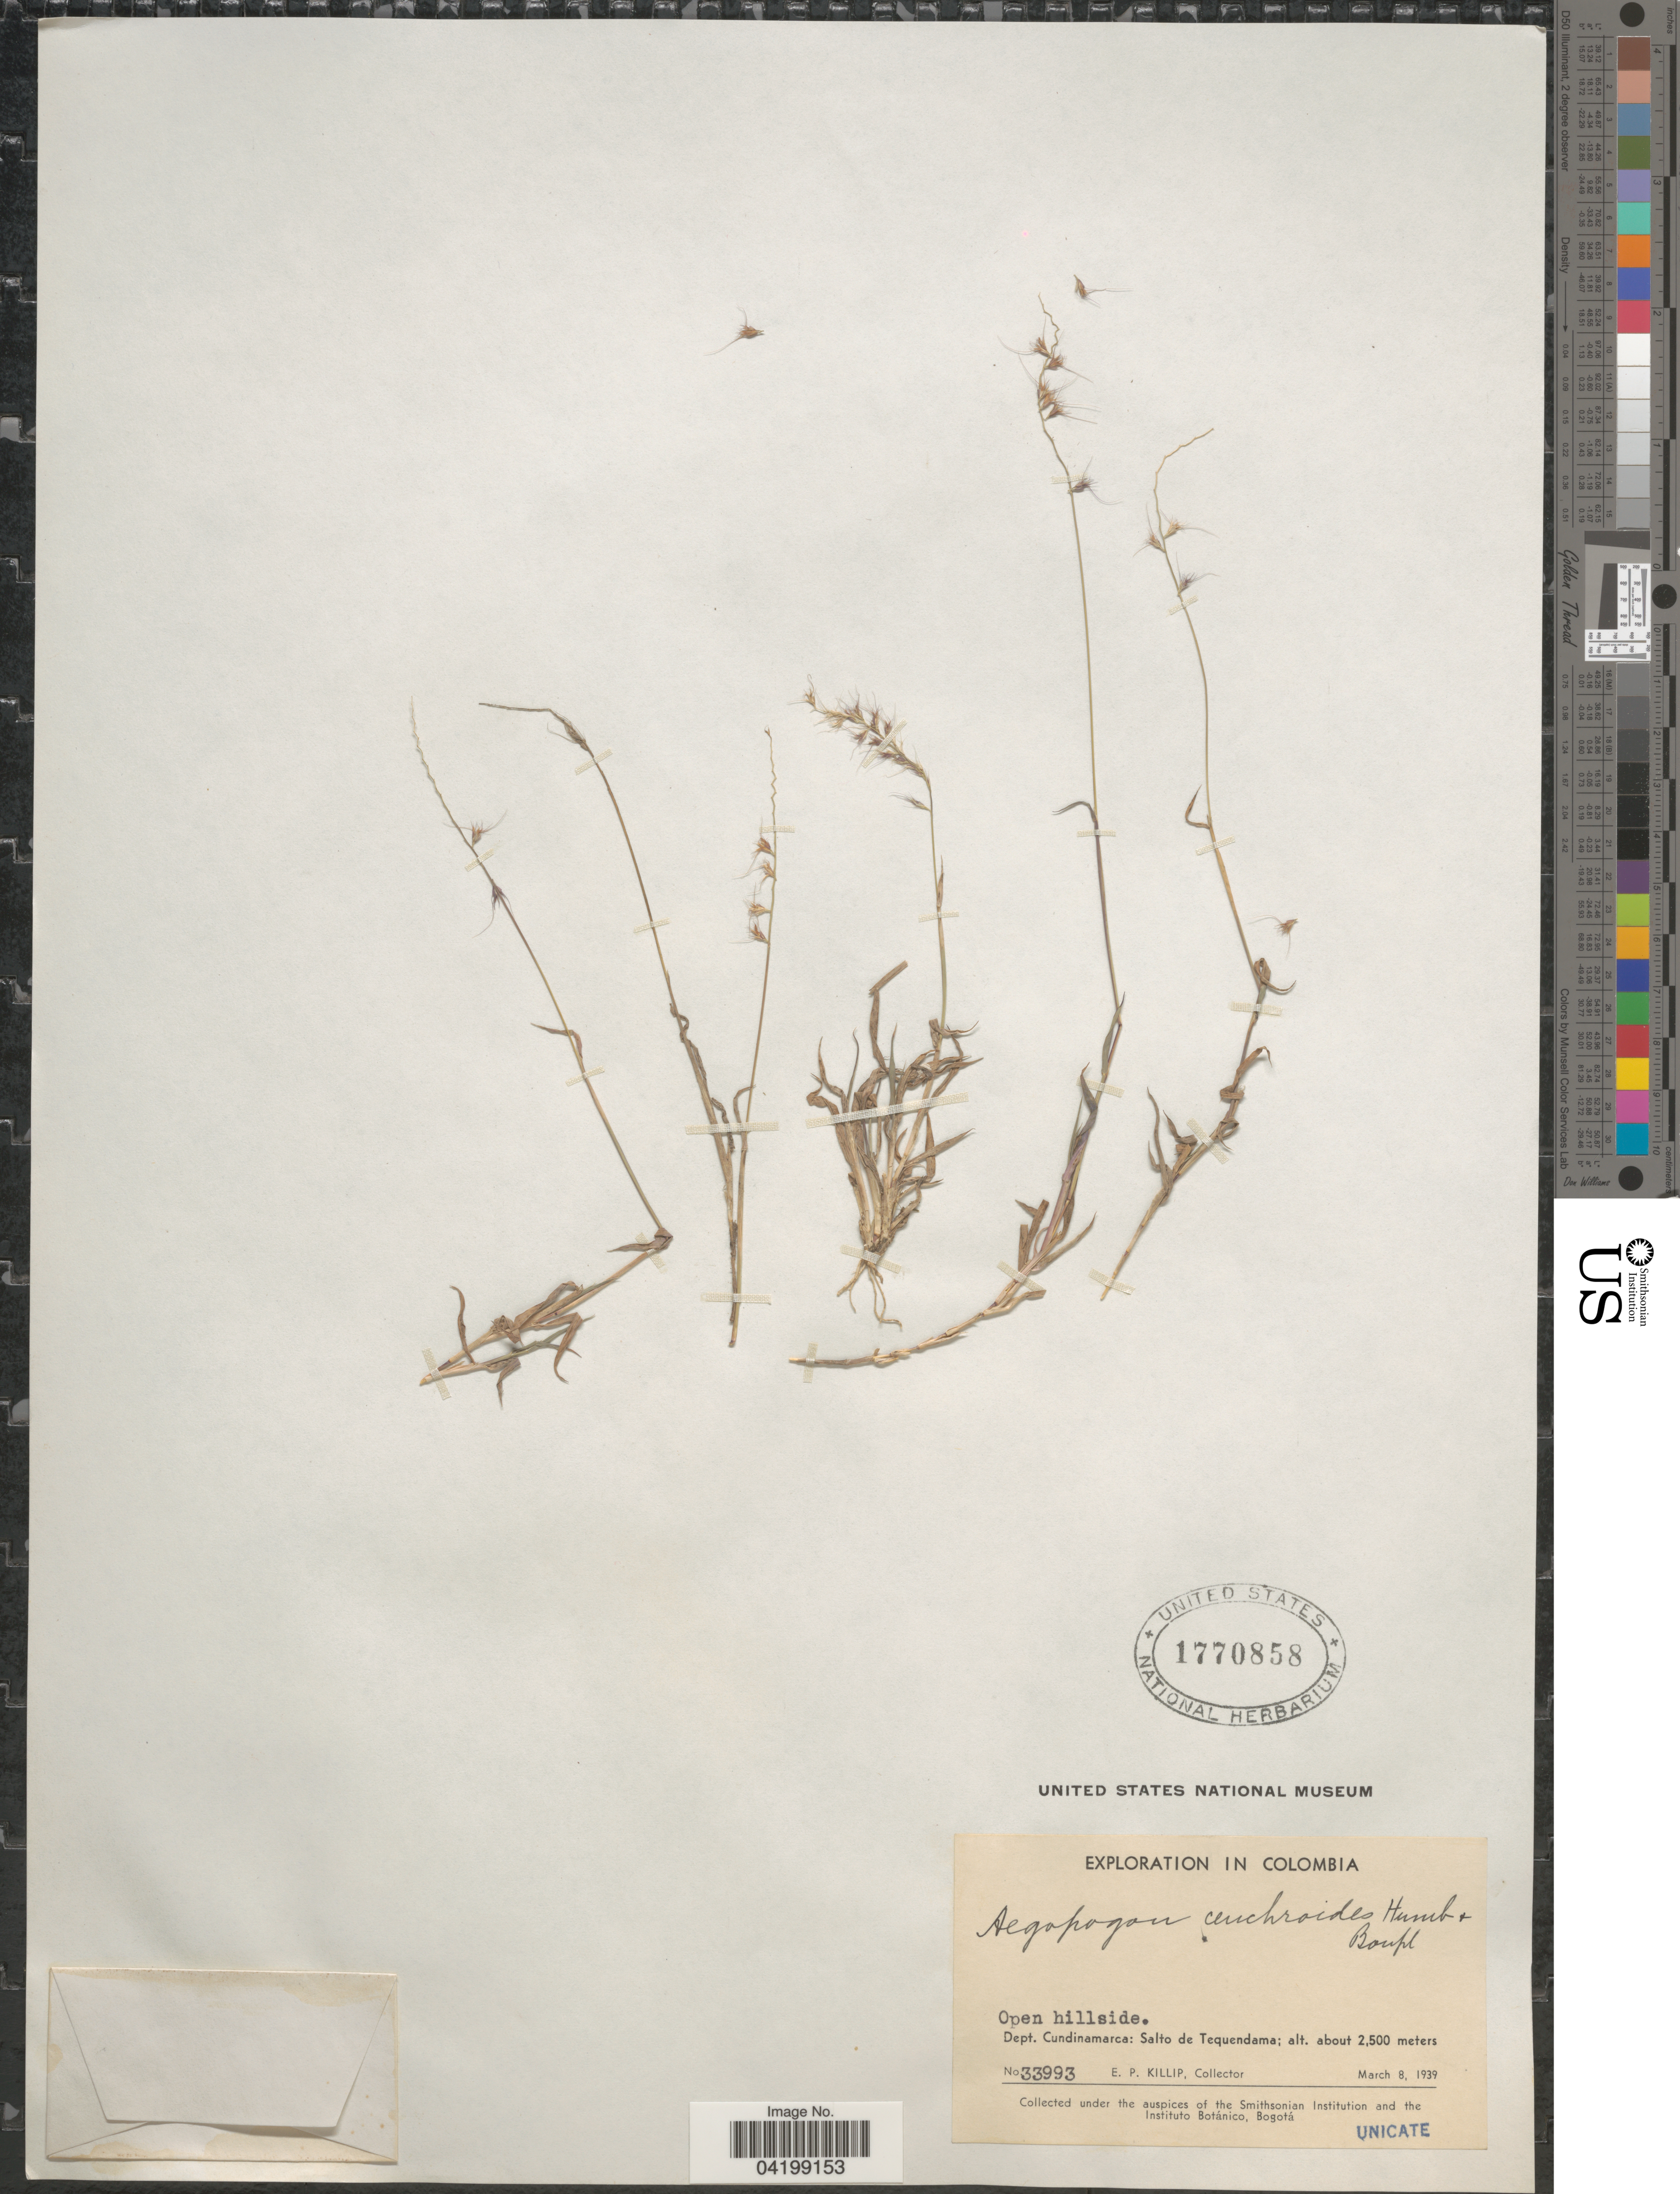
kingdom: Plantae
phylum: Tracheophyta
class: Liliopsida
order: Poales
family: Poaceae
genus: Muhlenbergia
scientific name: Muhlenbergia cenchroides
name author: (Humb. & Bonpl. ex Willd.) P.M. Peterson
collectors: E. P. Killip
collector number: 33993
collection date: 1939-03-08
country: Colombia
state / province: Cundinamarca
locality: Exploration in Colombia. Open hillside. Dept. Cundinamarca: Salto de Tequendama.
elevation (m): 2500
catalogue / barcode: US 1770858